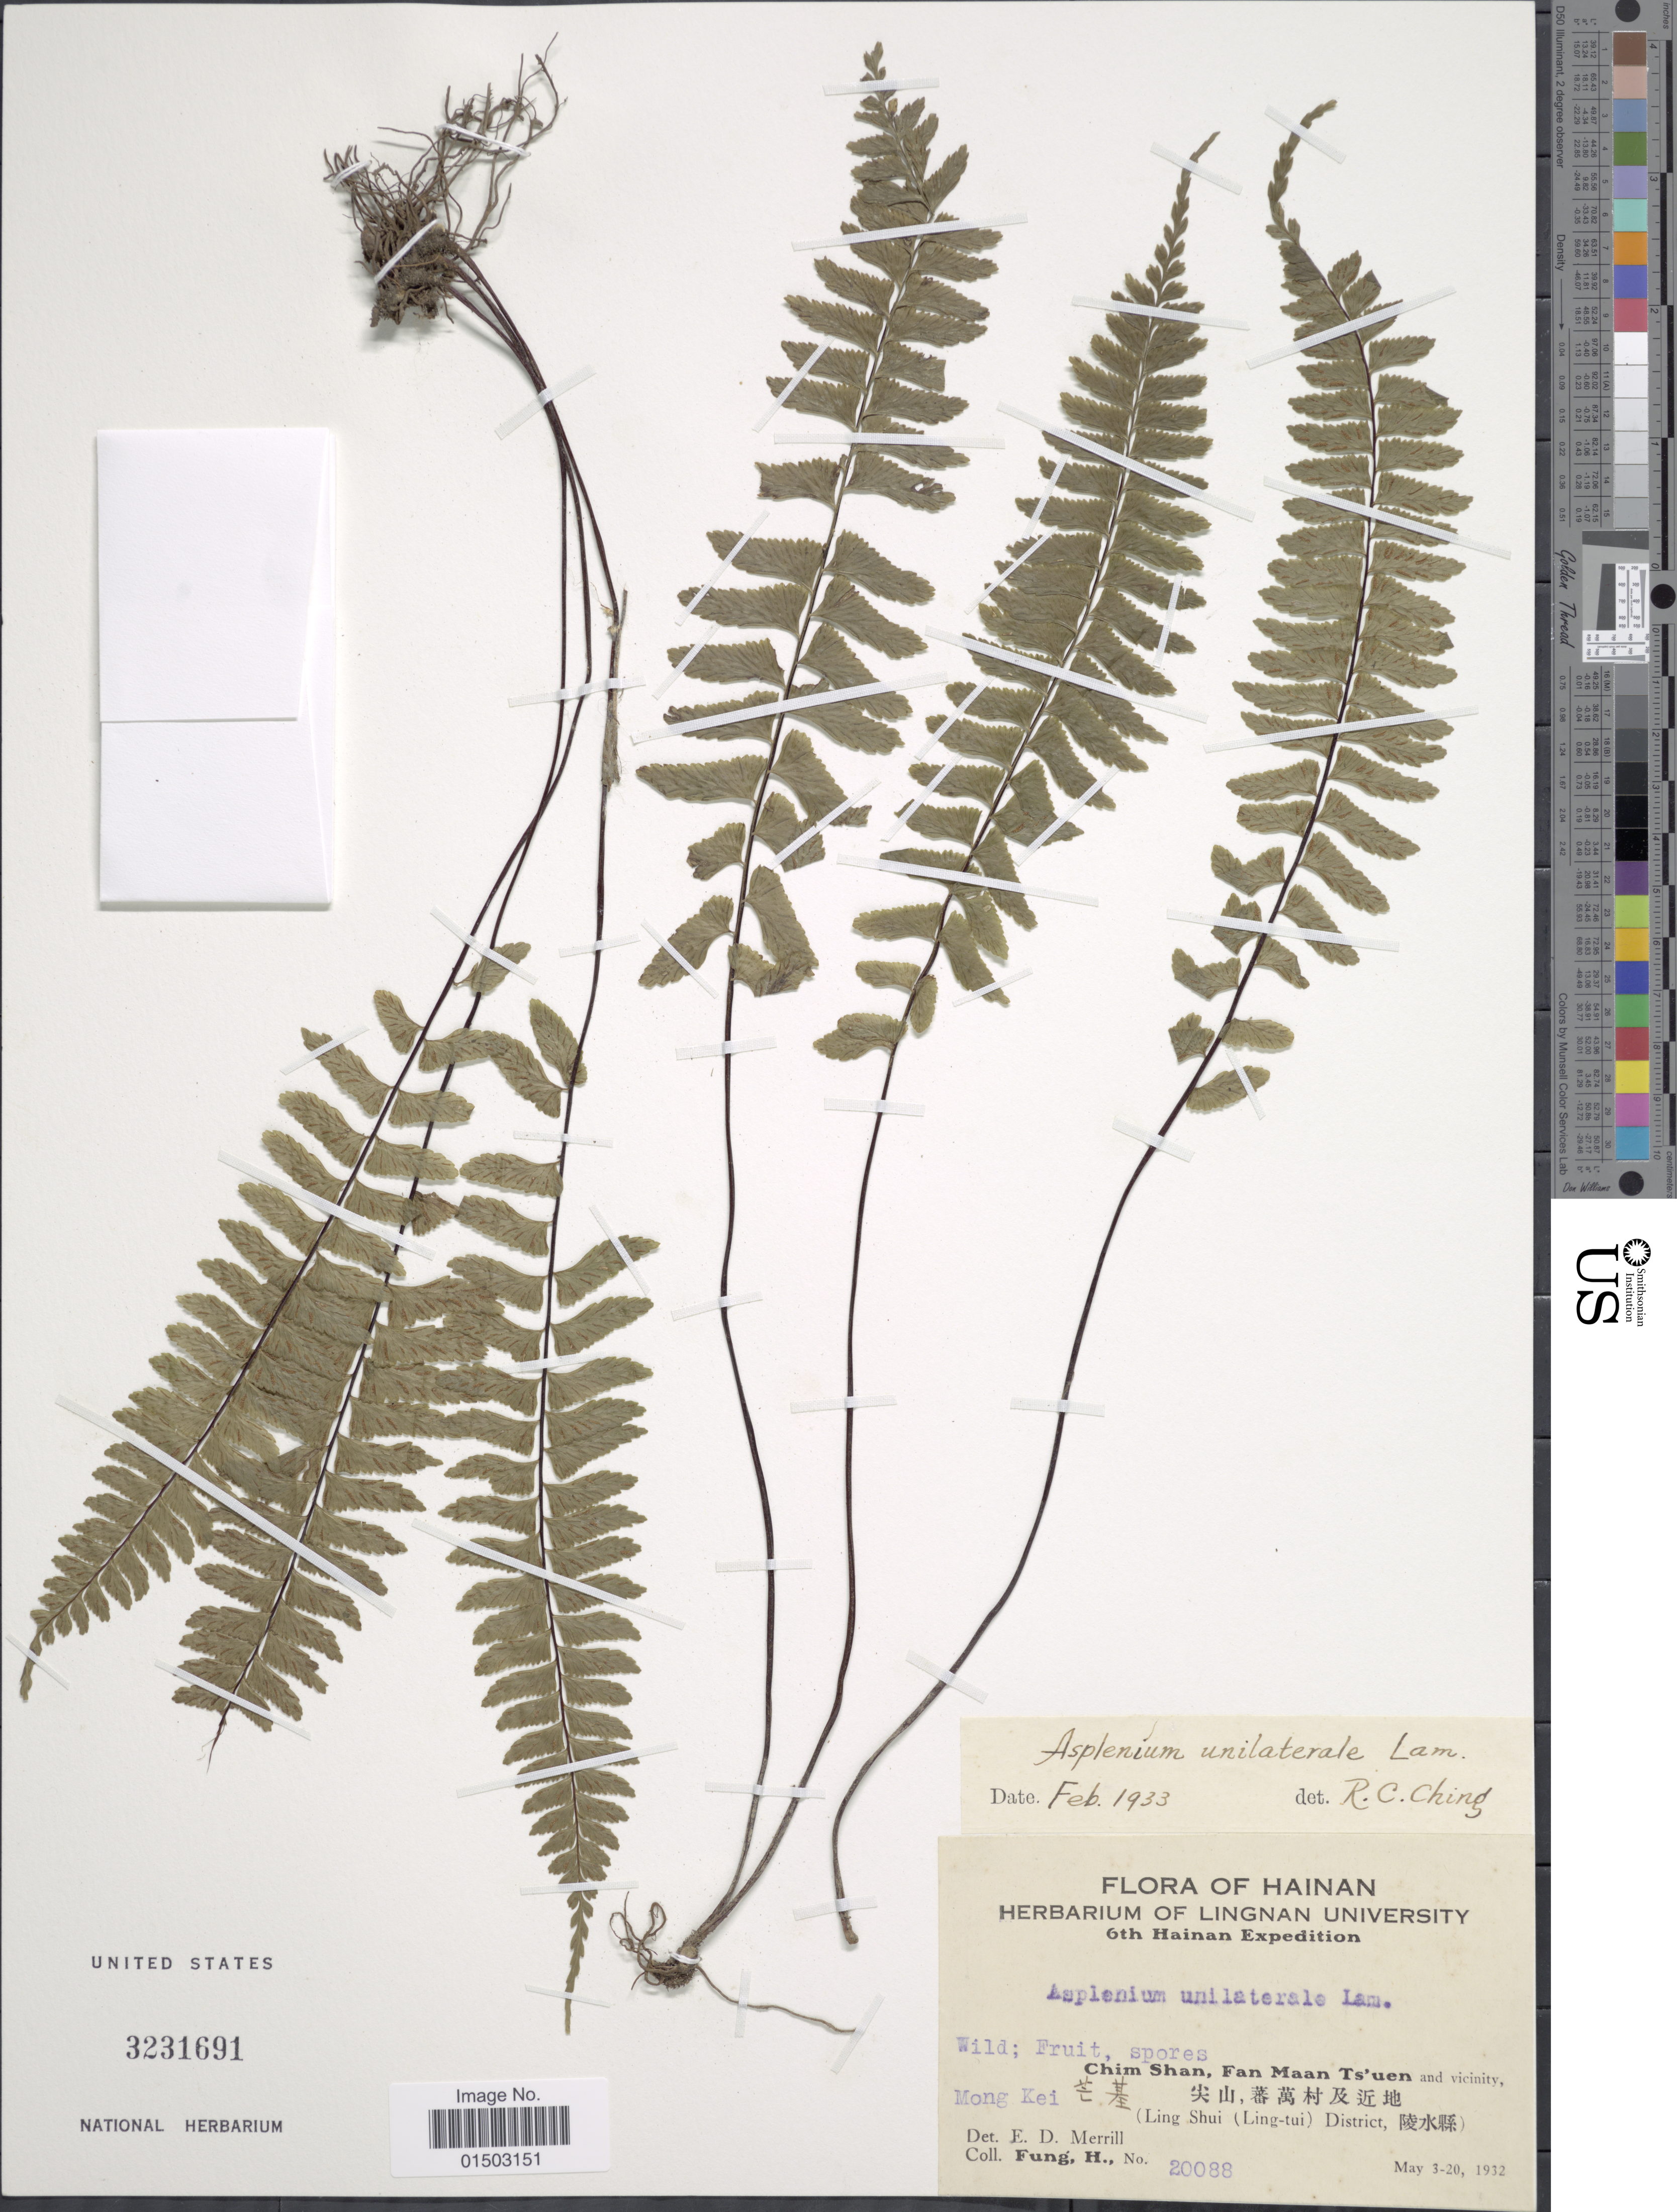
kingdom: Plantae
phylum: Tracheophyta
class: Polypodiopsida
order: Polypodiales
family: Aspleniaceae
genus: Hymenasplenium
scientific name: Hymenasplenium unilaterale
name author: (Lam.) Hayata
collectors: H. Fung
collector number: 20088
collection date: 1932-05-03/1932-05-20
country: China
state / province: Hainan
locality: Hainan. Mong Kei. Chim Shan, Fan Maan Ts'uen and vicinity. (Ling Shui (Ling-tui) District, X)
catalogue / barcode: US 3231691